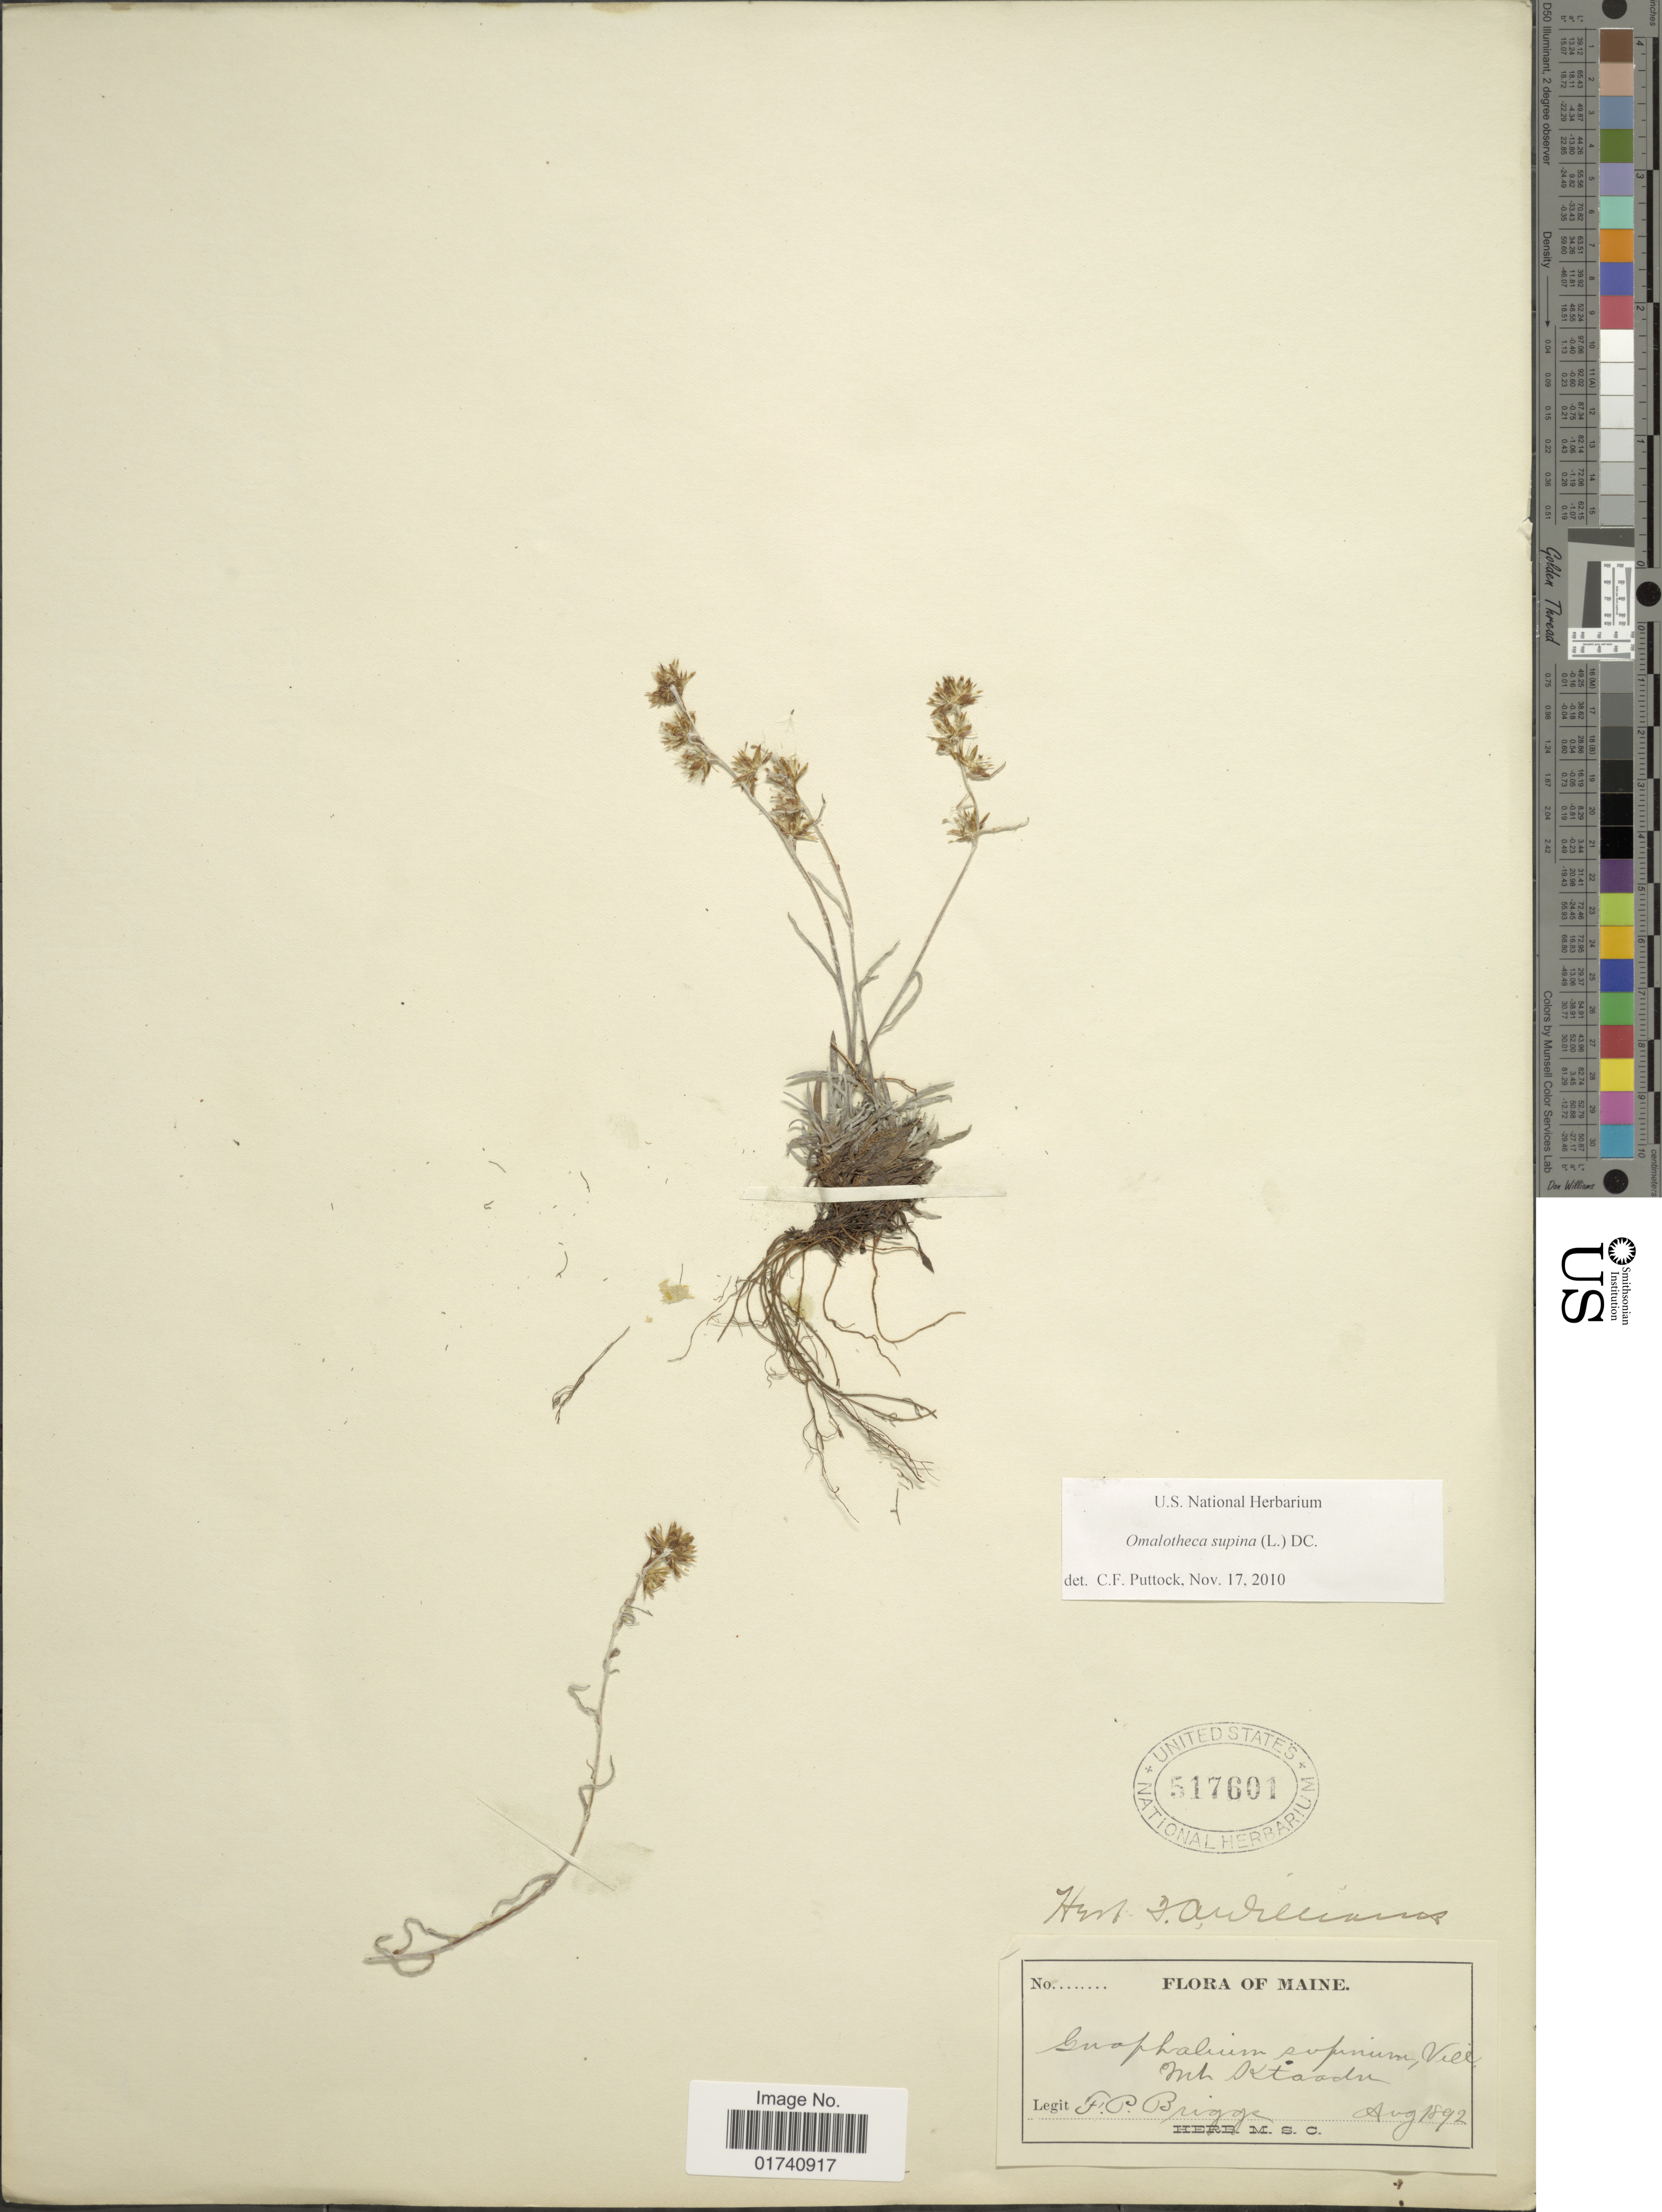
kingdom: Plantae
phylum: Tracheophyta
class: Magnoliopsida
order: Asterales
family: Asteraceae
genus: Omalotheca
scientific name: Omalotheca supina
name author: (L.) DC.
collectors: F. Briggs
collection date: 1892-08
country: United States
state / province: Maine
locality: Mt. Katahdin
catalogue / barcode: US 517601